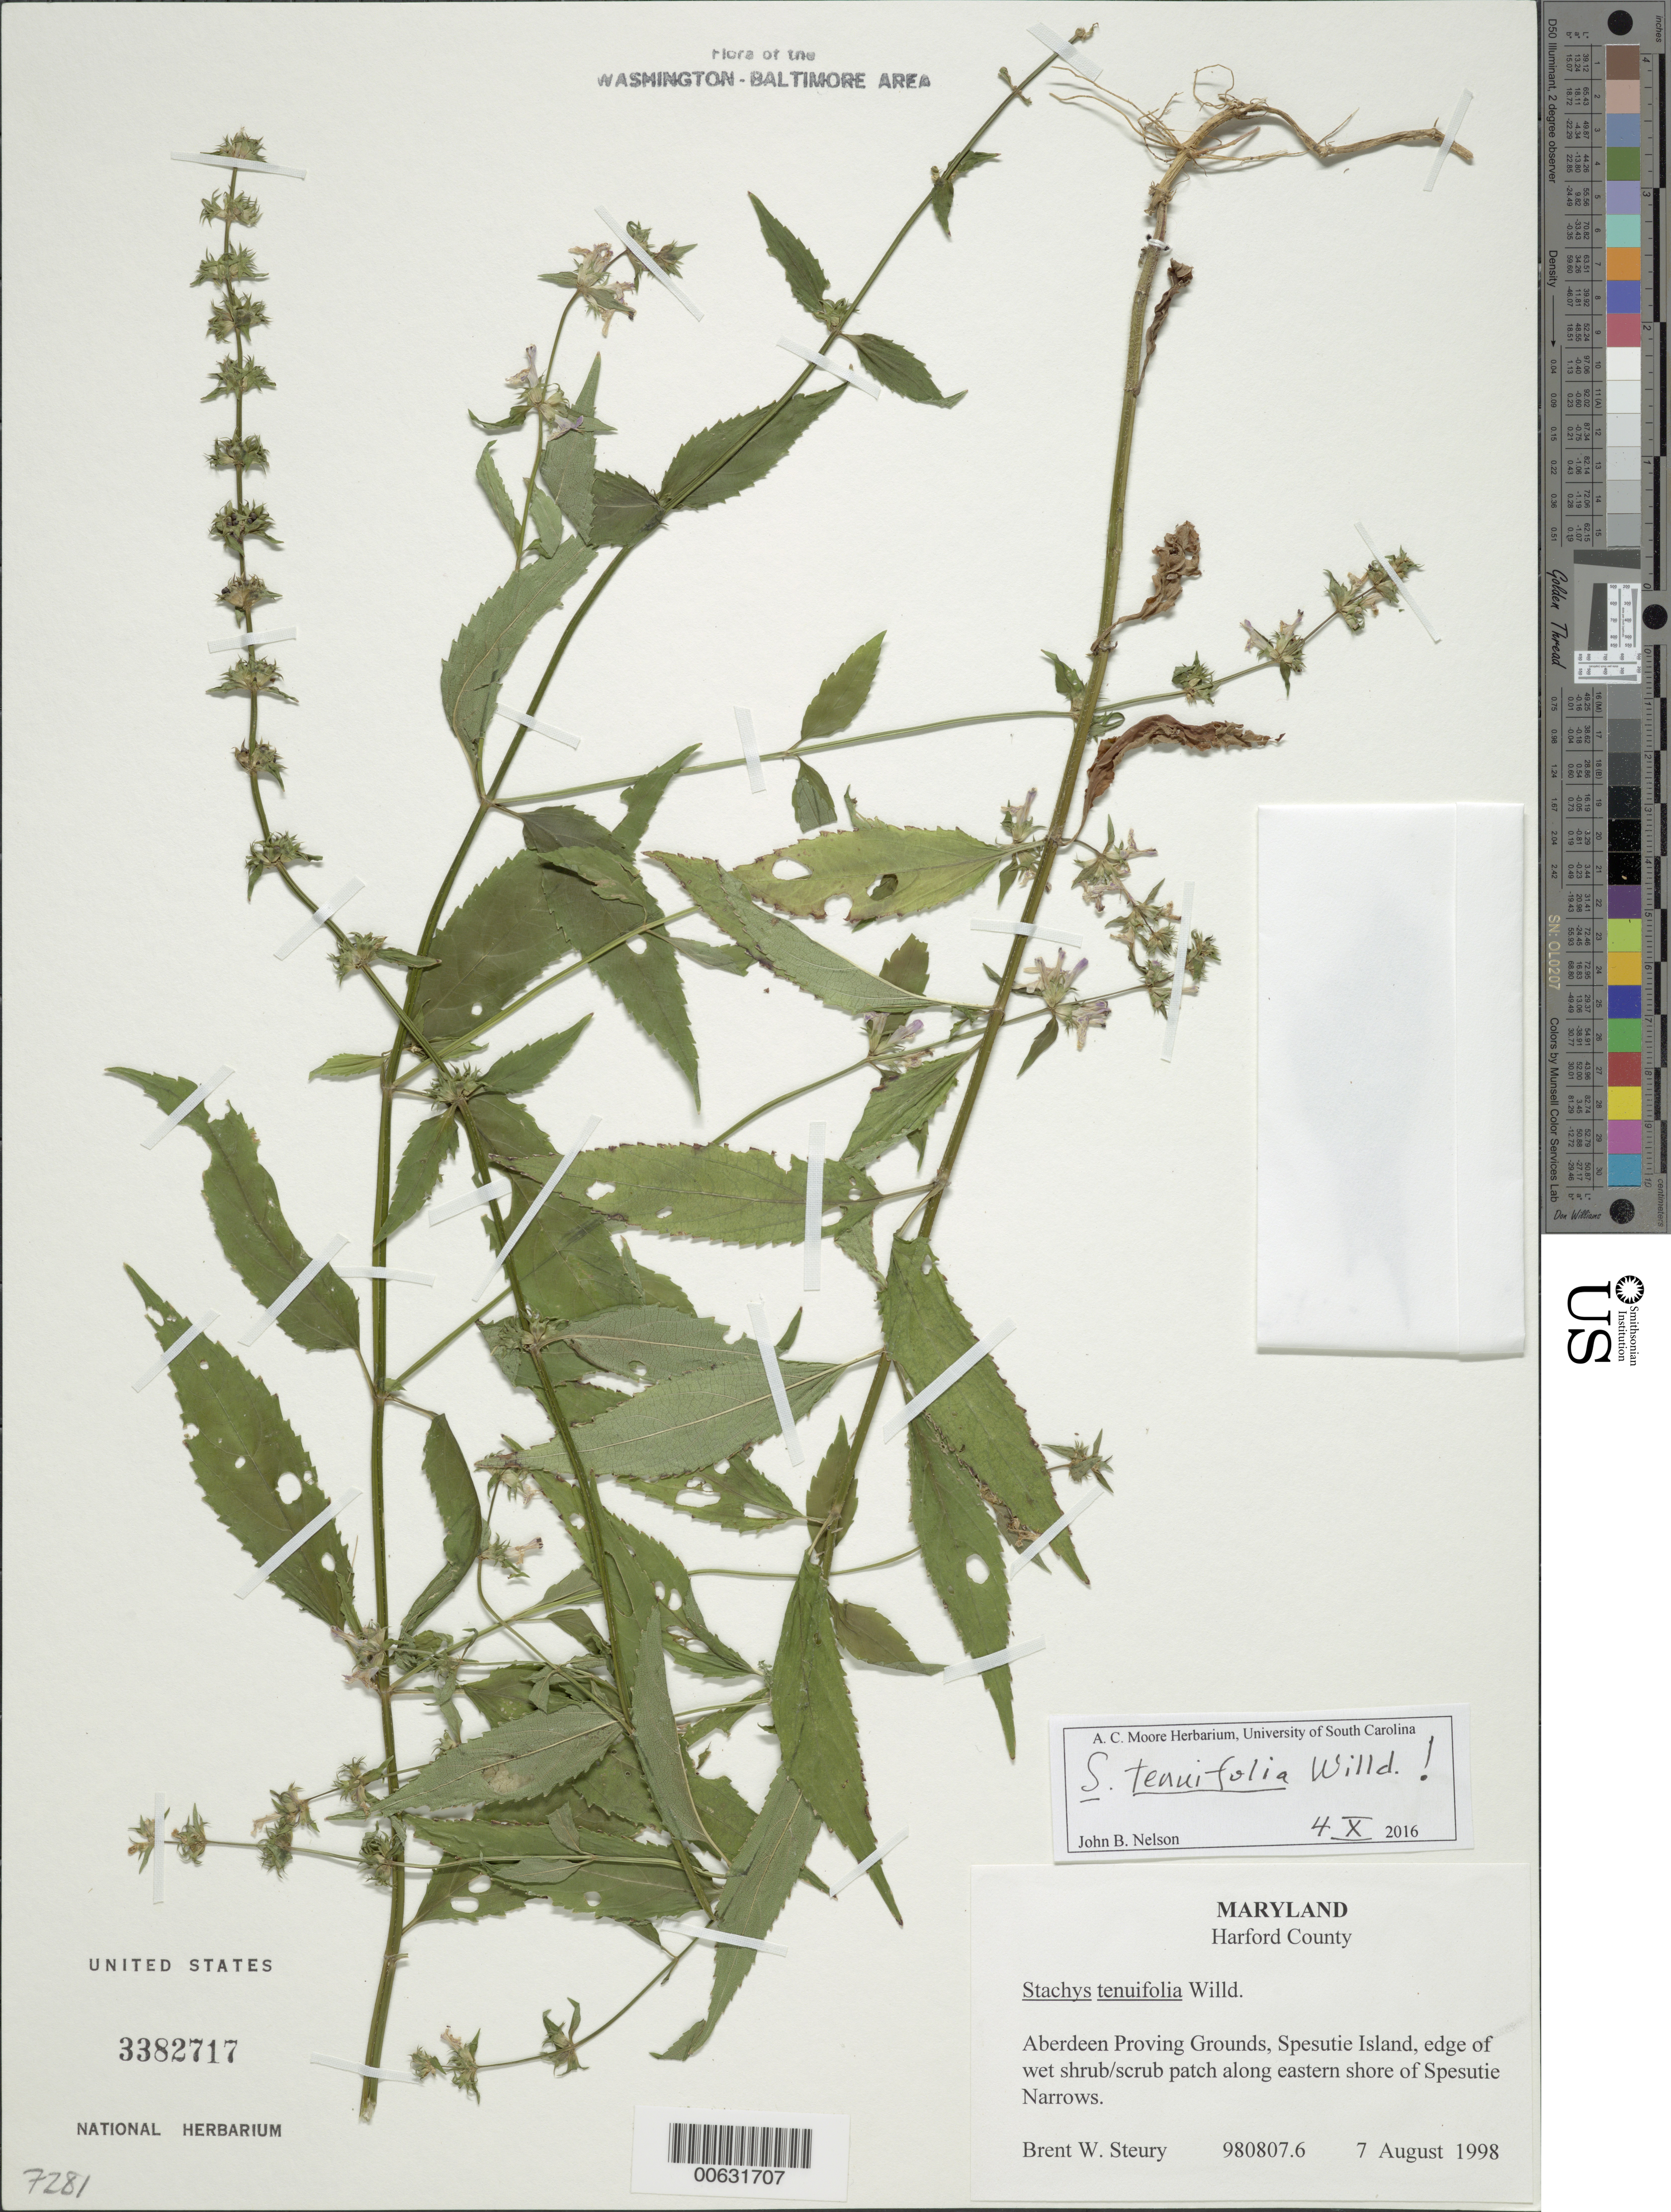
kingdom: Plantae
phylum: Tracheophyta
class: Magnoliopsida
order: Lamiales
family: Lamiaceae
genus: Stachys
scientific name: Stachys tenuifolia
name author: Willd.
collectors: B. Steury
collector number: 980807.6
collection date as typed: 07 Aug 1998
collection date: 1998-08-07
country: United States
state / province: Maryland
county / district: Harford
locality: Aberdeen Proving Grounds, Spesutie Island, along eastern shore of Spesutie Narrows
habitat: Edge of wet shrub/scrub patch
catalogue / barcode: US 3382717